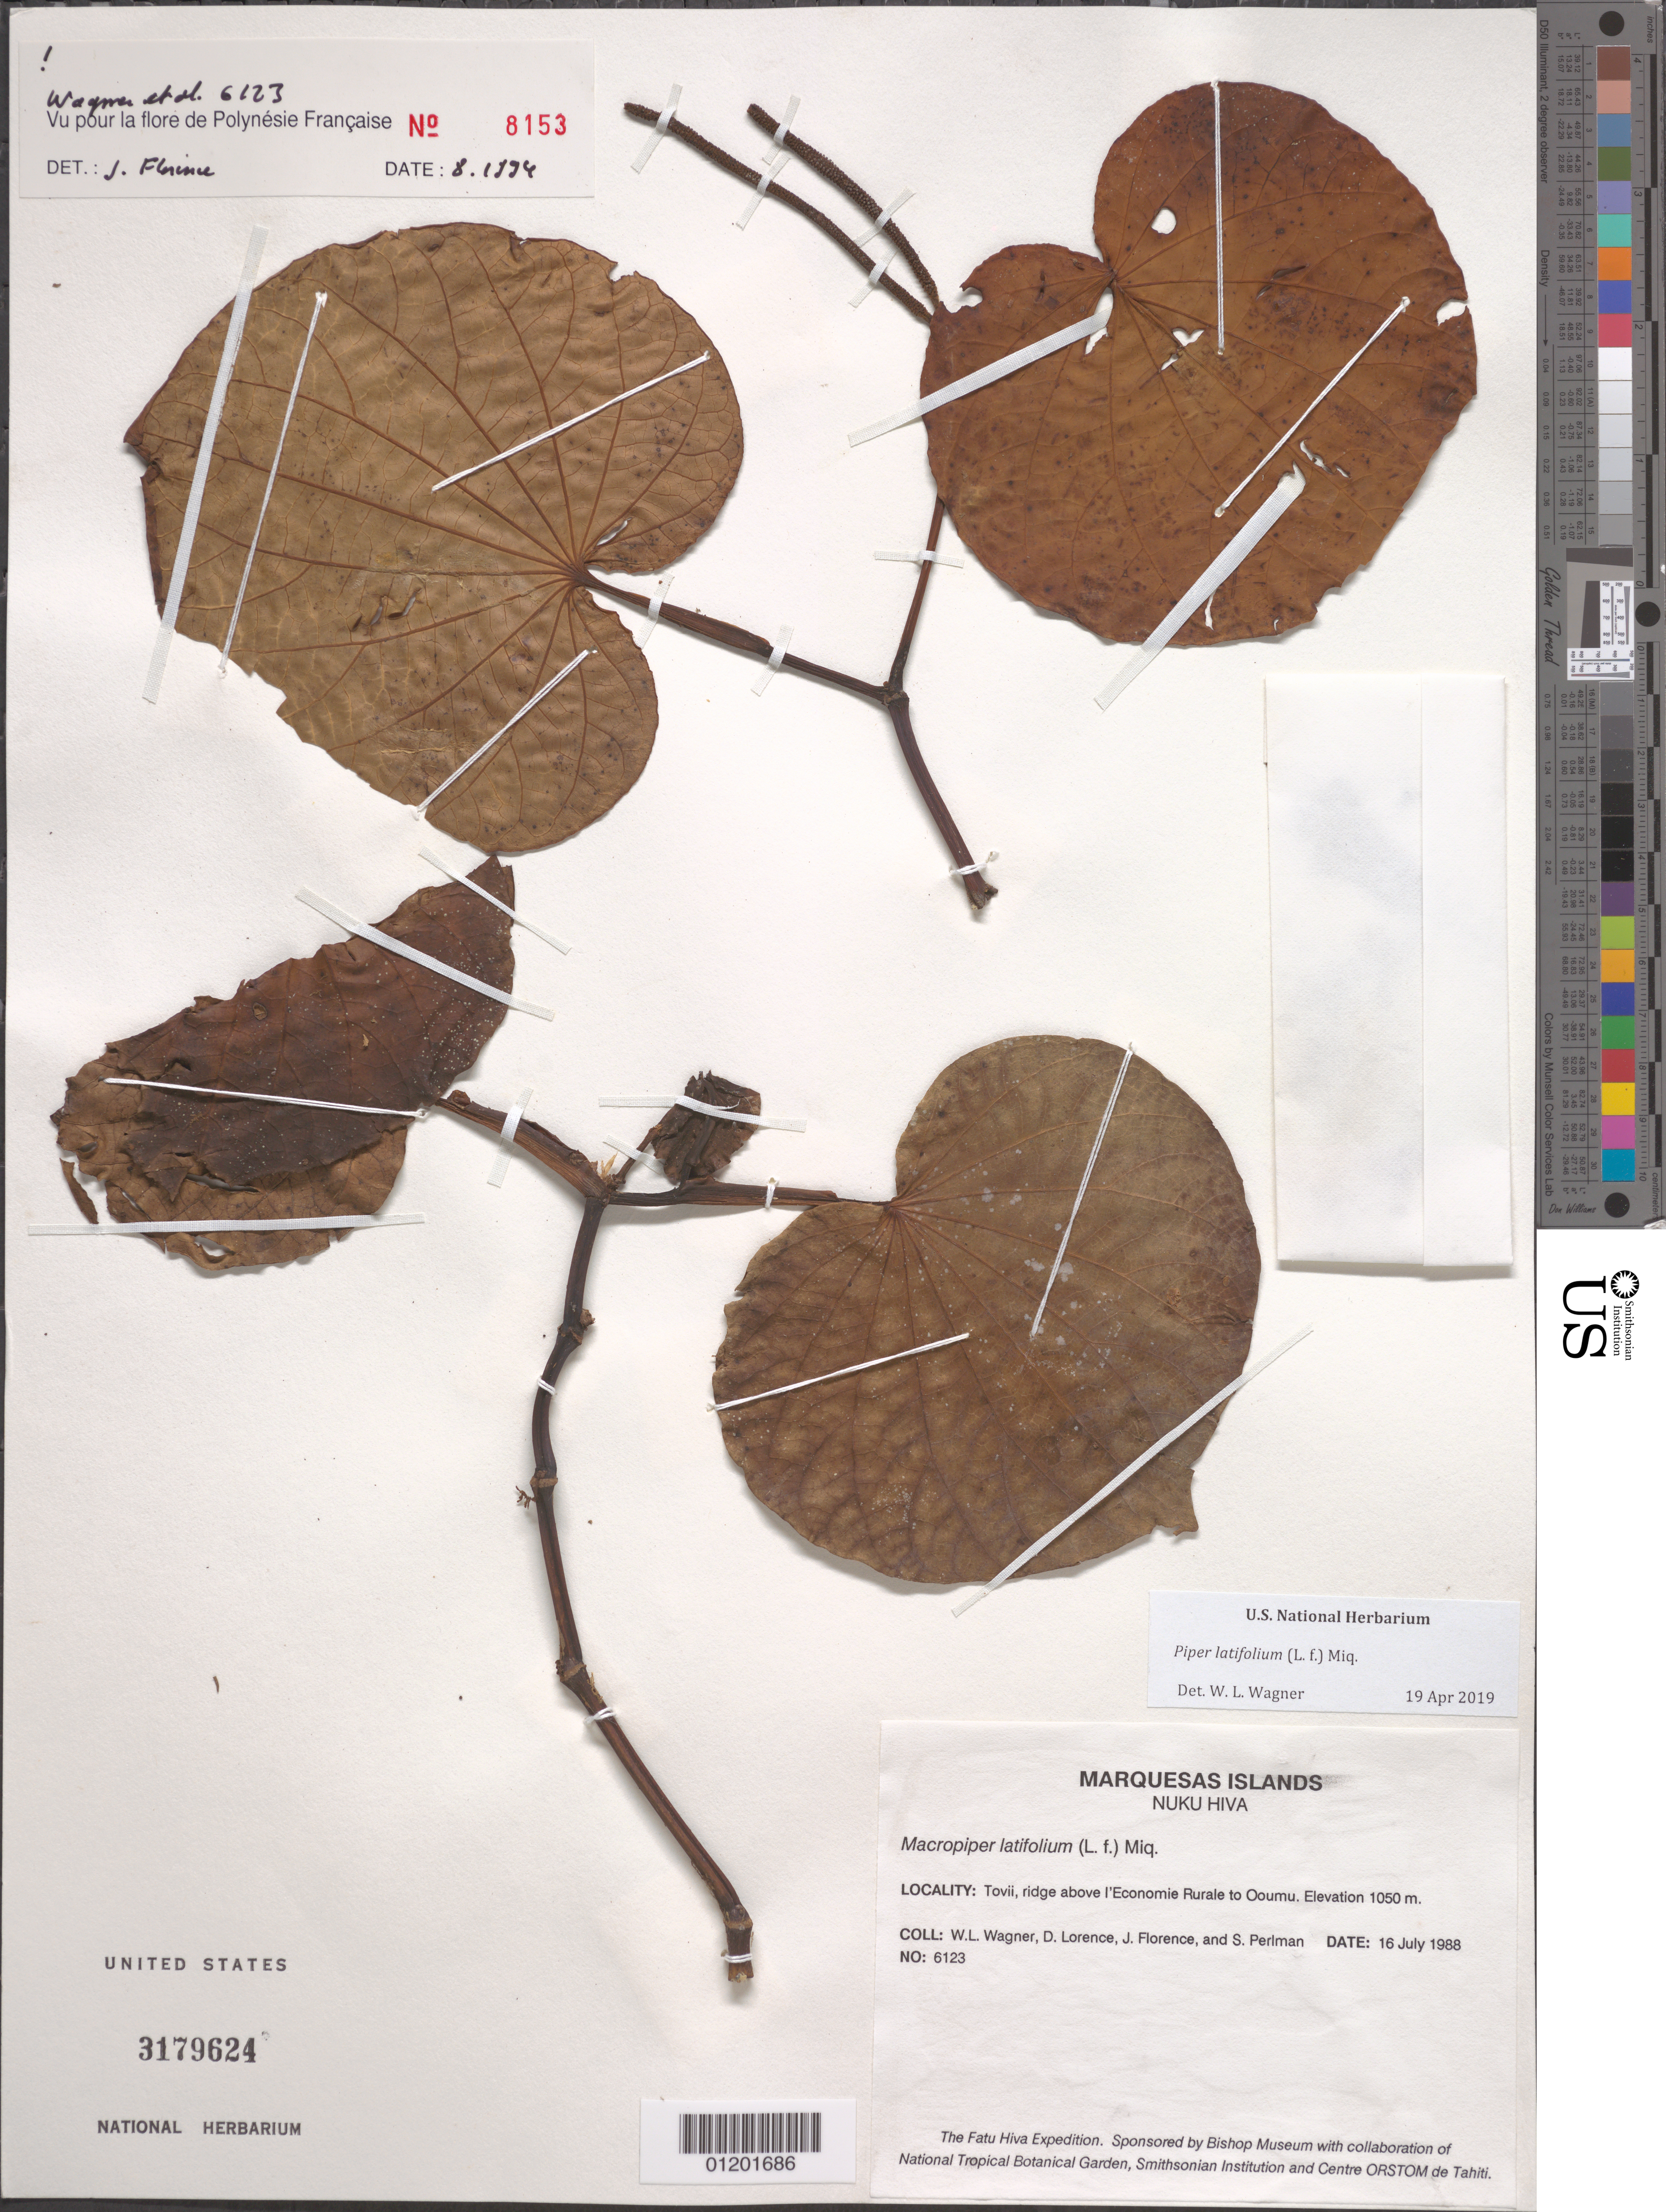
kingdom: Plantae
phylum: Tracheophyta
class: Magnoliopsida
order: Piperales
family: Piperaceae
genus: Piper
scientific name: Piper latifolium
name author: L. f.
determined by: Wagner, W. L., (BOT), Smithsonian Institution - National Museum of Natural History (UNITED STATES)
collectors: W. L. Wagner, D. Lorence, J. Florence & S. P. Perlman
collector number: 6123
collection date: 1988-07-16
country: French Polynesia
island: Nuku Hiva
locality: Toovii, ridge above l'Economie Rurale to Ooumu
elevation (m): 1050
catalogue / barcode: US 3179624